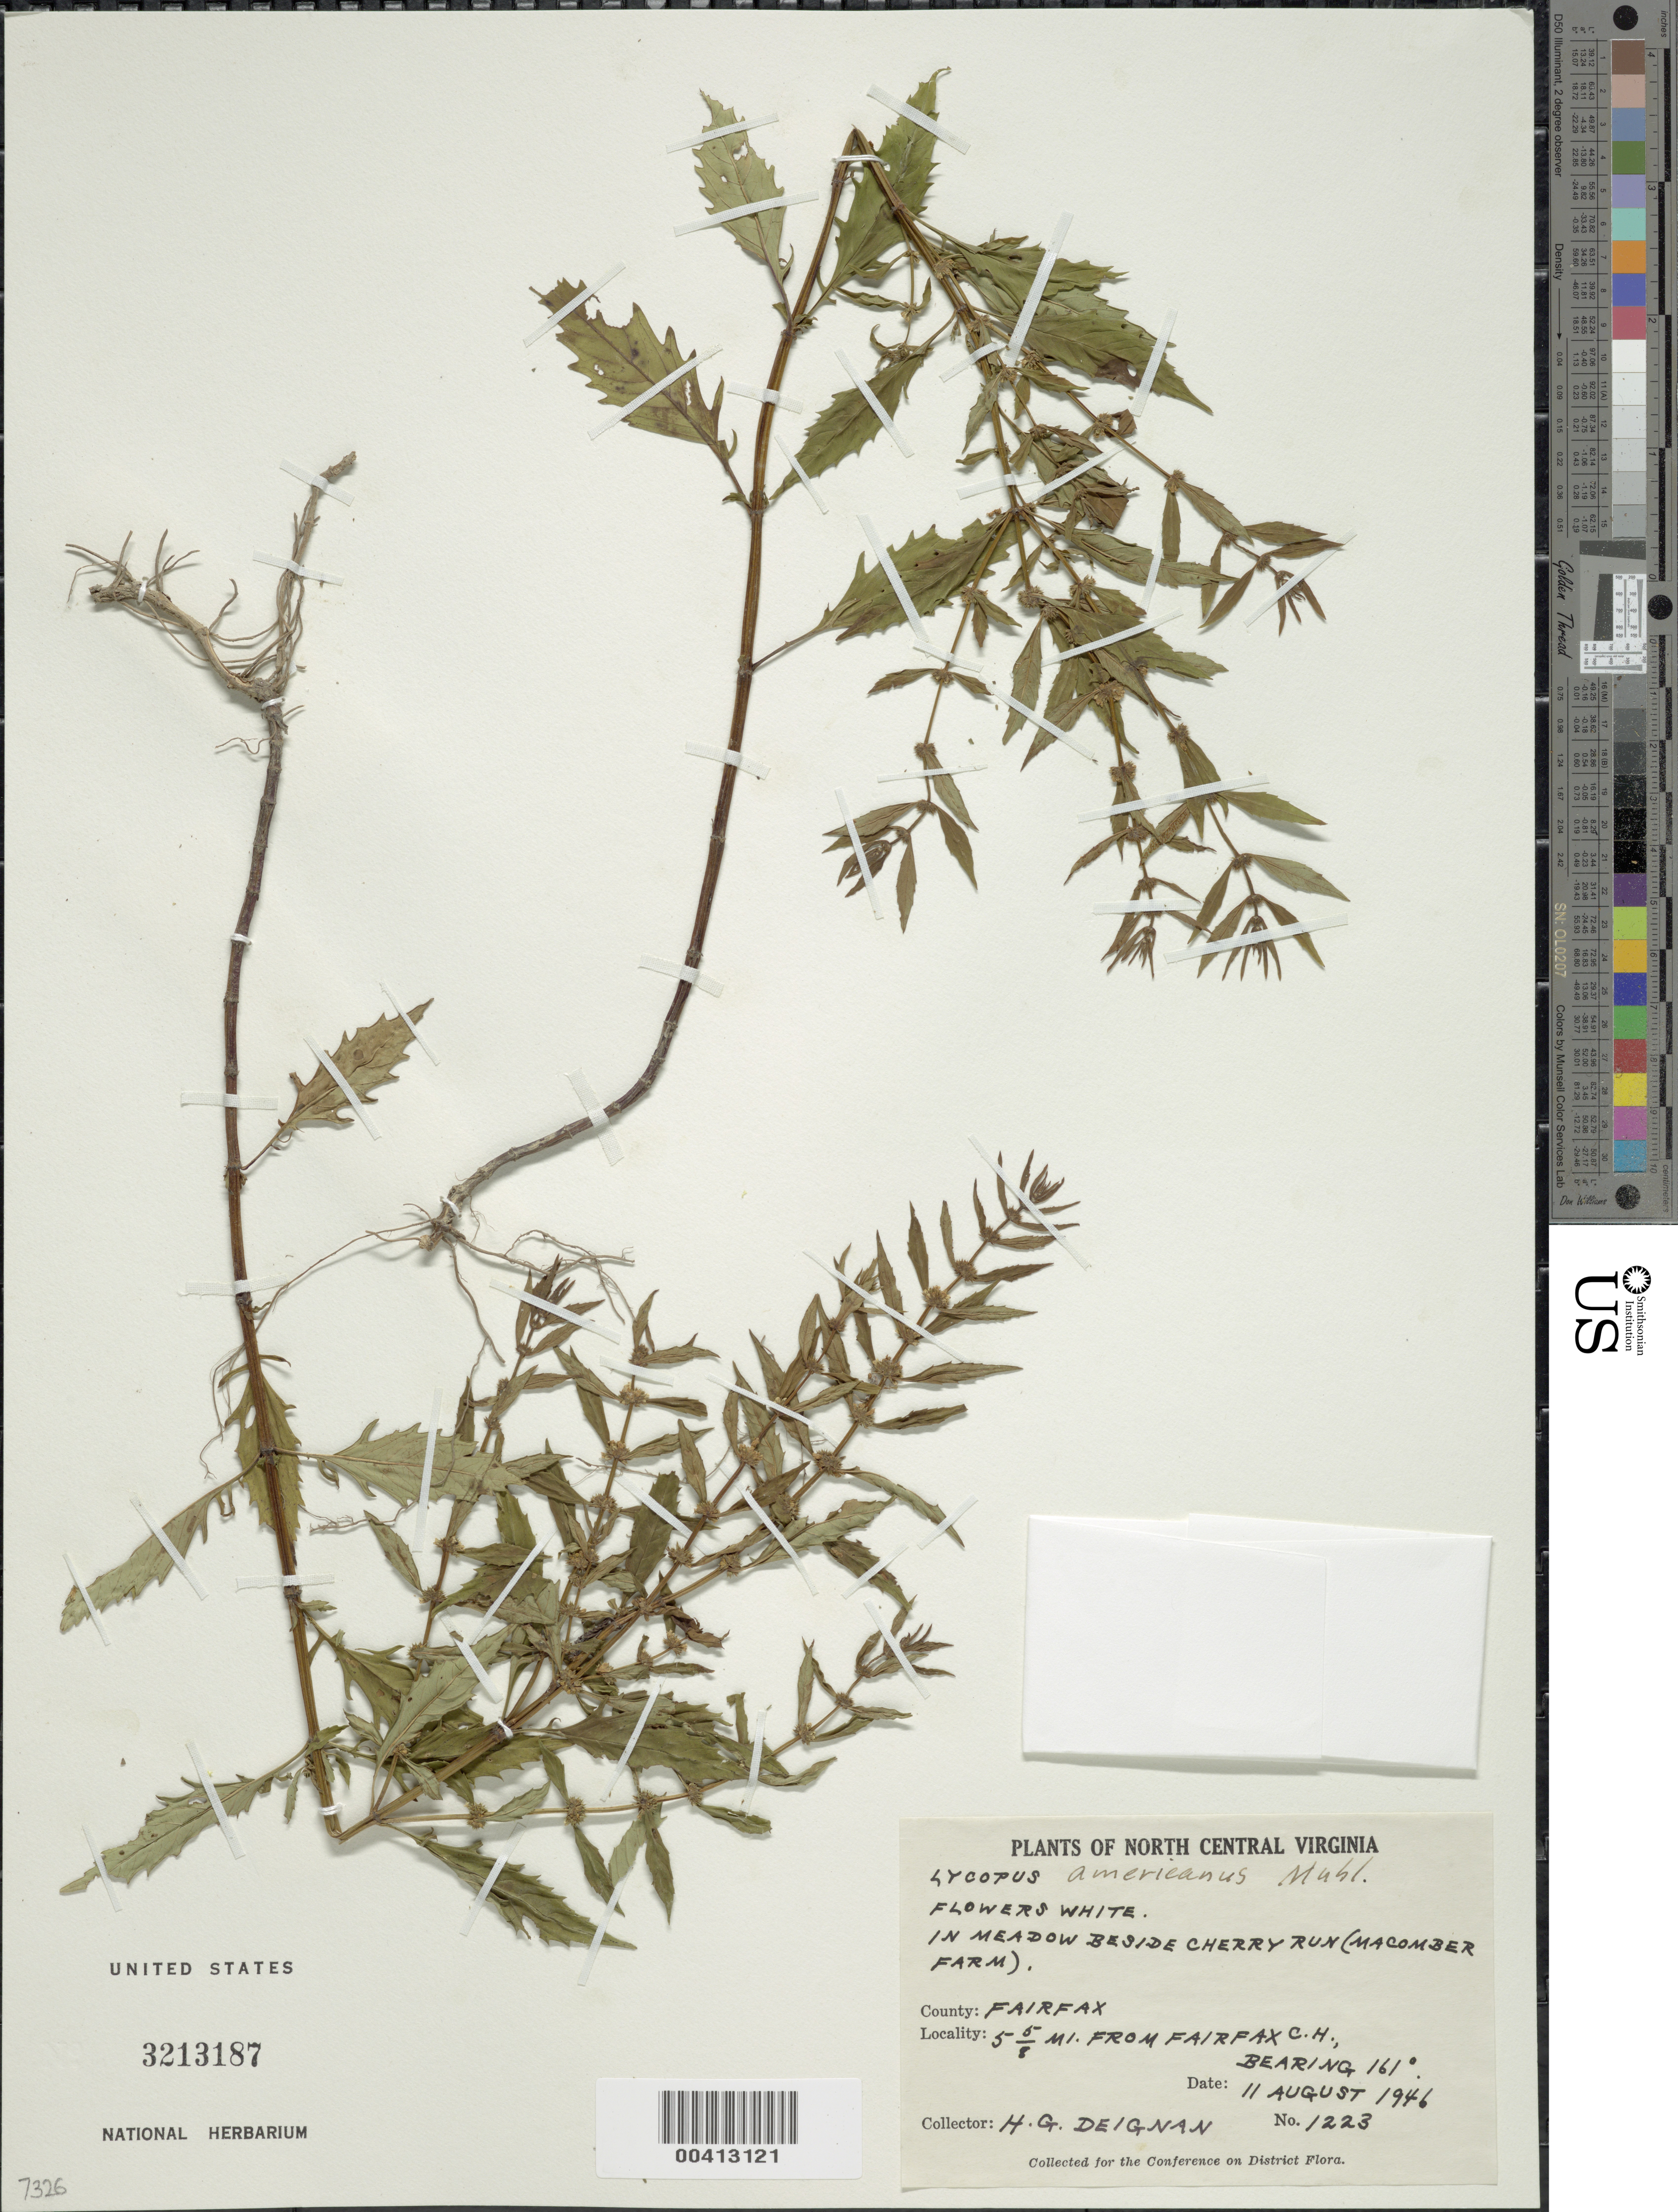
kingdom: Plantae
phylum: Tracheophyta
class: Magnoliopsida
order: Lamiales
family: Lamiaceae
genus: Lycopus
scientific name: Lycopus americanus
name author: Muhl. ex W.P.C. Barton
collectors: H. Deignan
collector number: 1223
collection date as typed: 11 Aug 1946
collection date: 1946-08-11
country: United States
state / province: Virginia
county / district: Fairfax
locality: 5 5/8 mi. from Fairfax County Courthouse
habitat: In meadow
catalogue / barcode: US 3213187